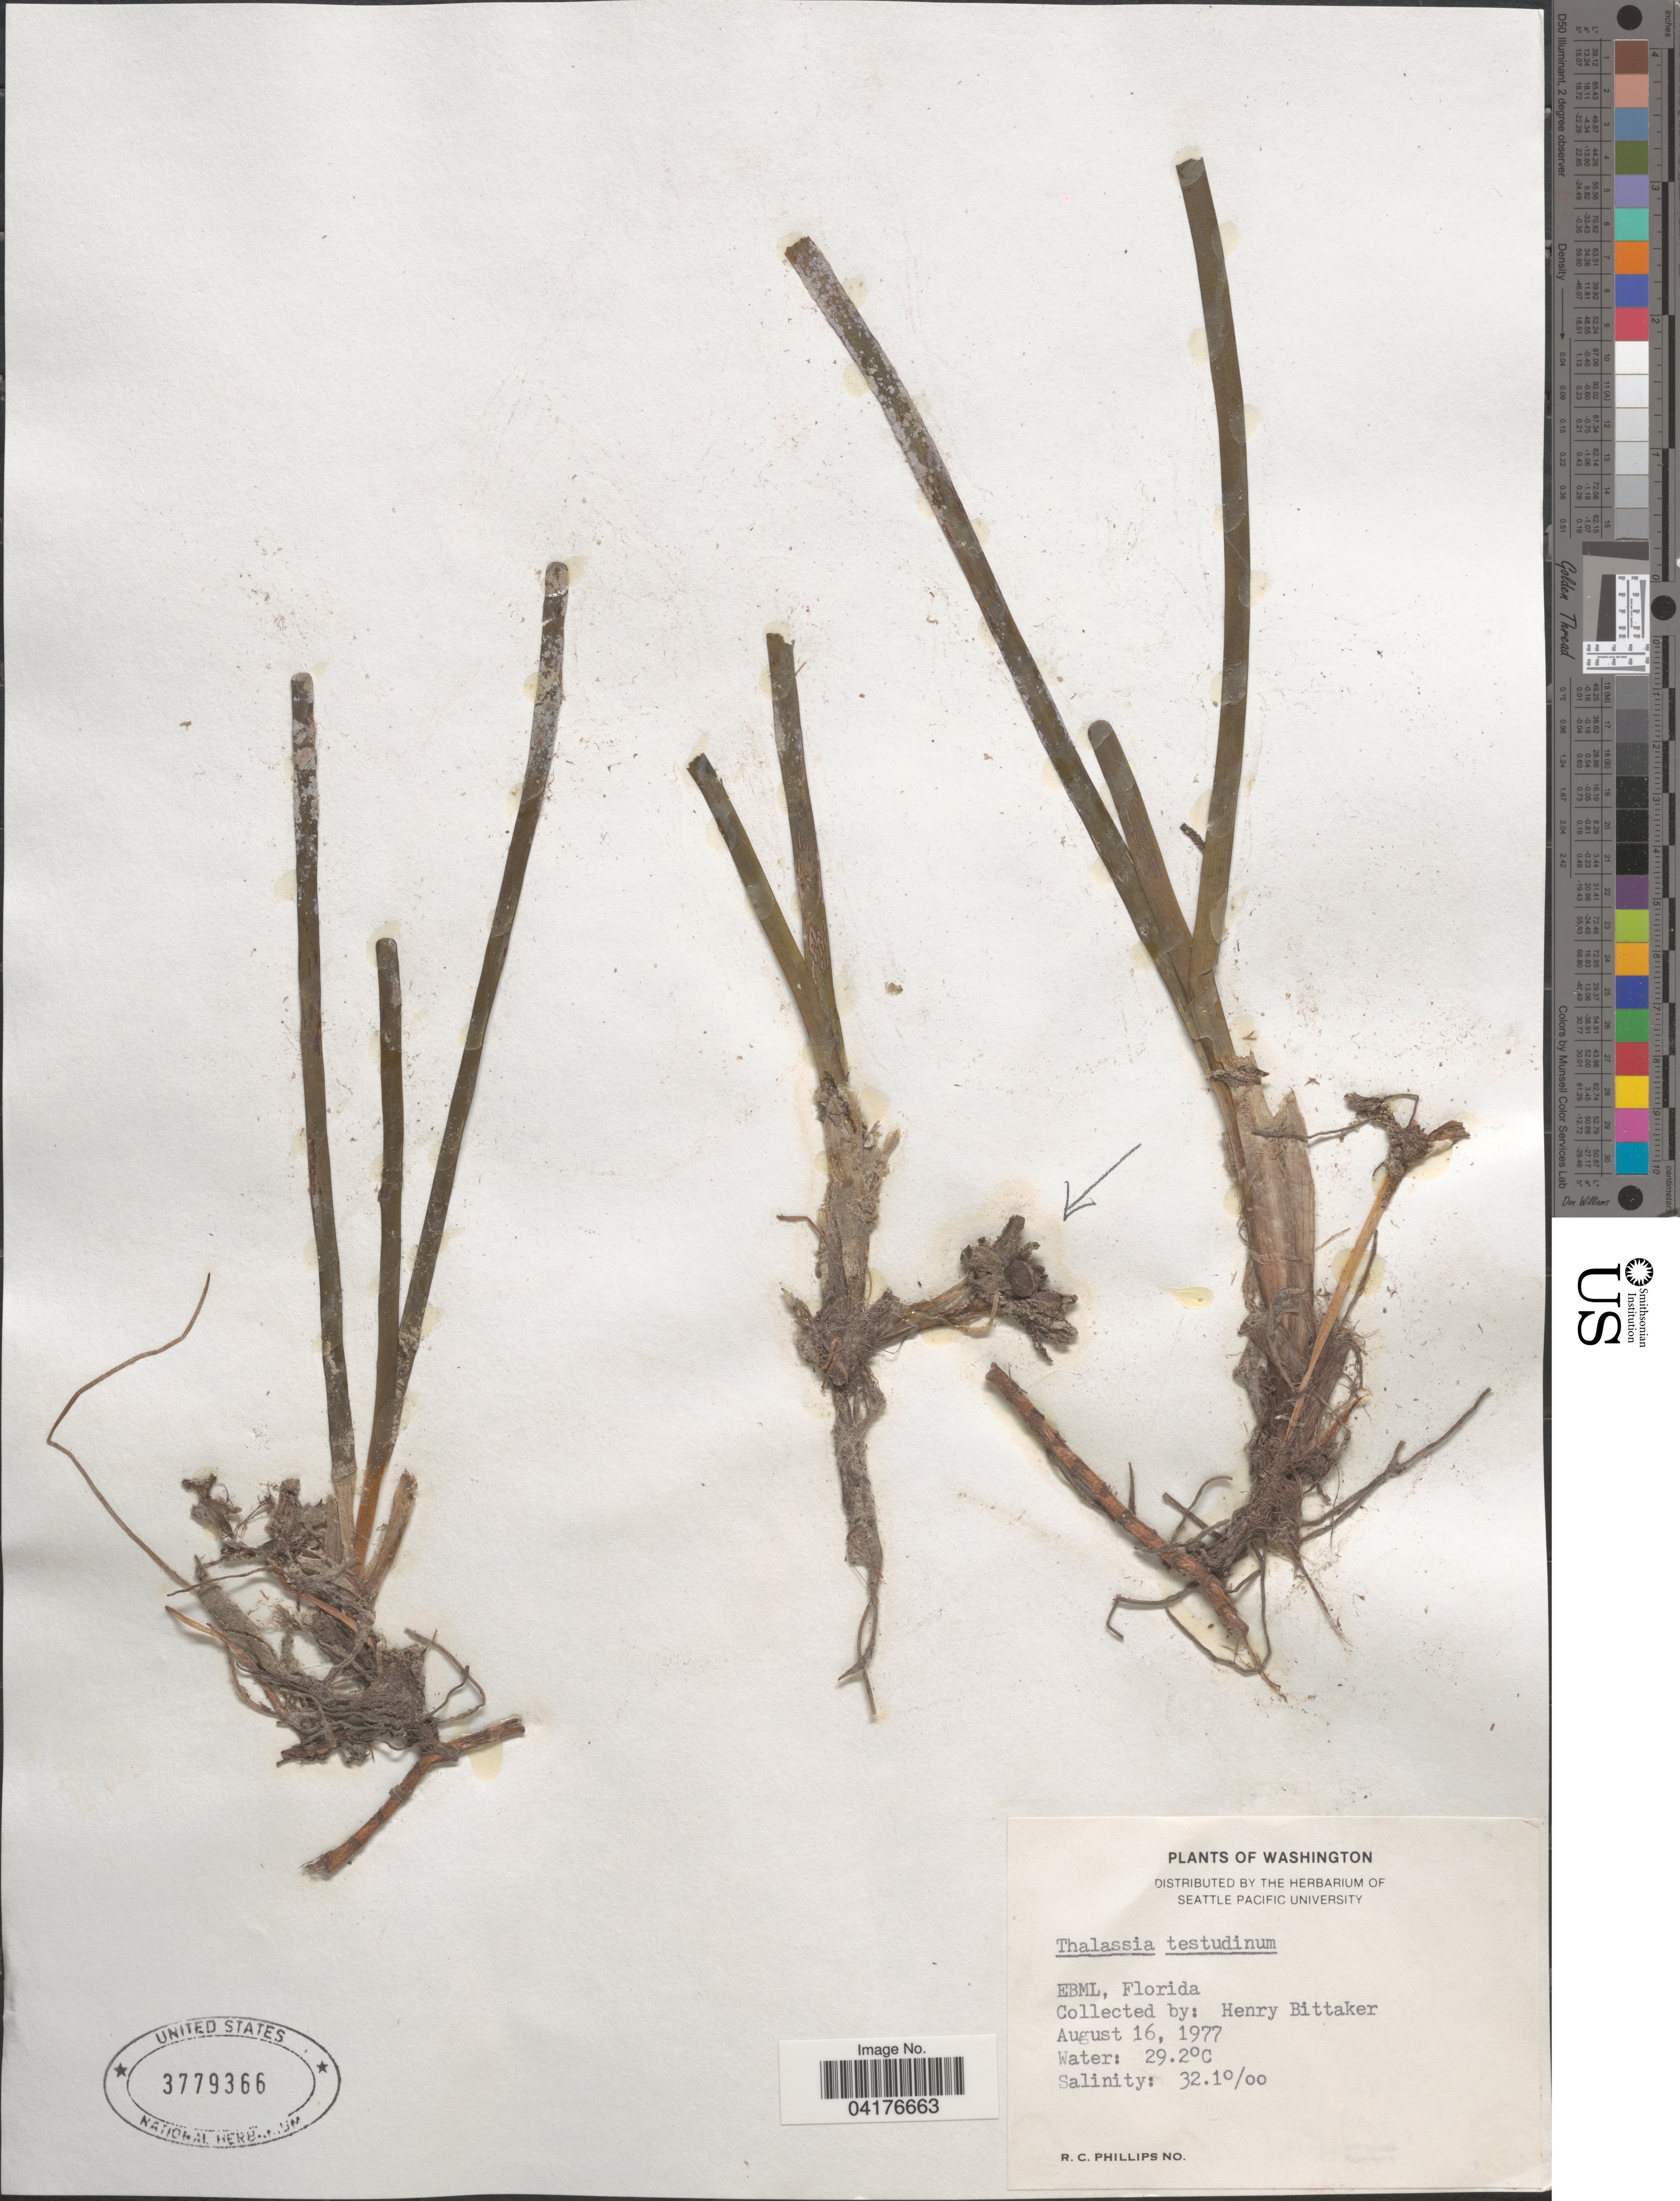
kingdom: Plantae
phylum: Tracheophyta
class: Liliopsida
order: Alismatales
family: Hydrocharitaceae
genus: Thalassia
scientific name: Thalassia testudinum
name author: Banks & Sol. ex K.D. Koenig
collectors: H. Bittaker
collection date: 1977-08-16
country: United States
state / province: Florida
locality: EBML.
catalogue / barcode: US 3779366